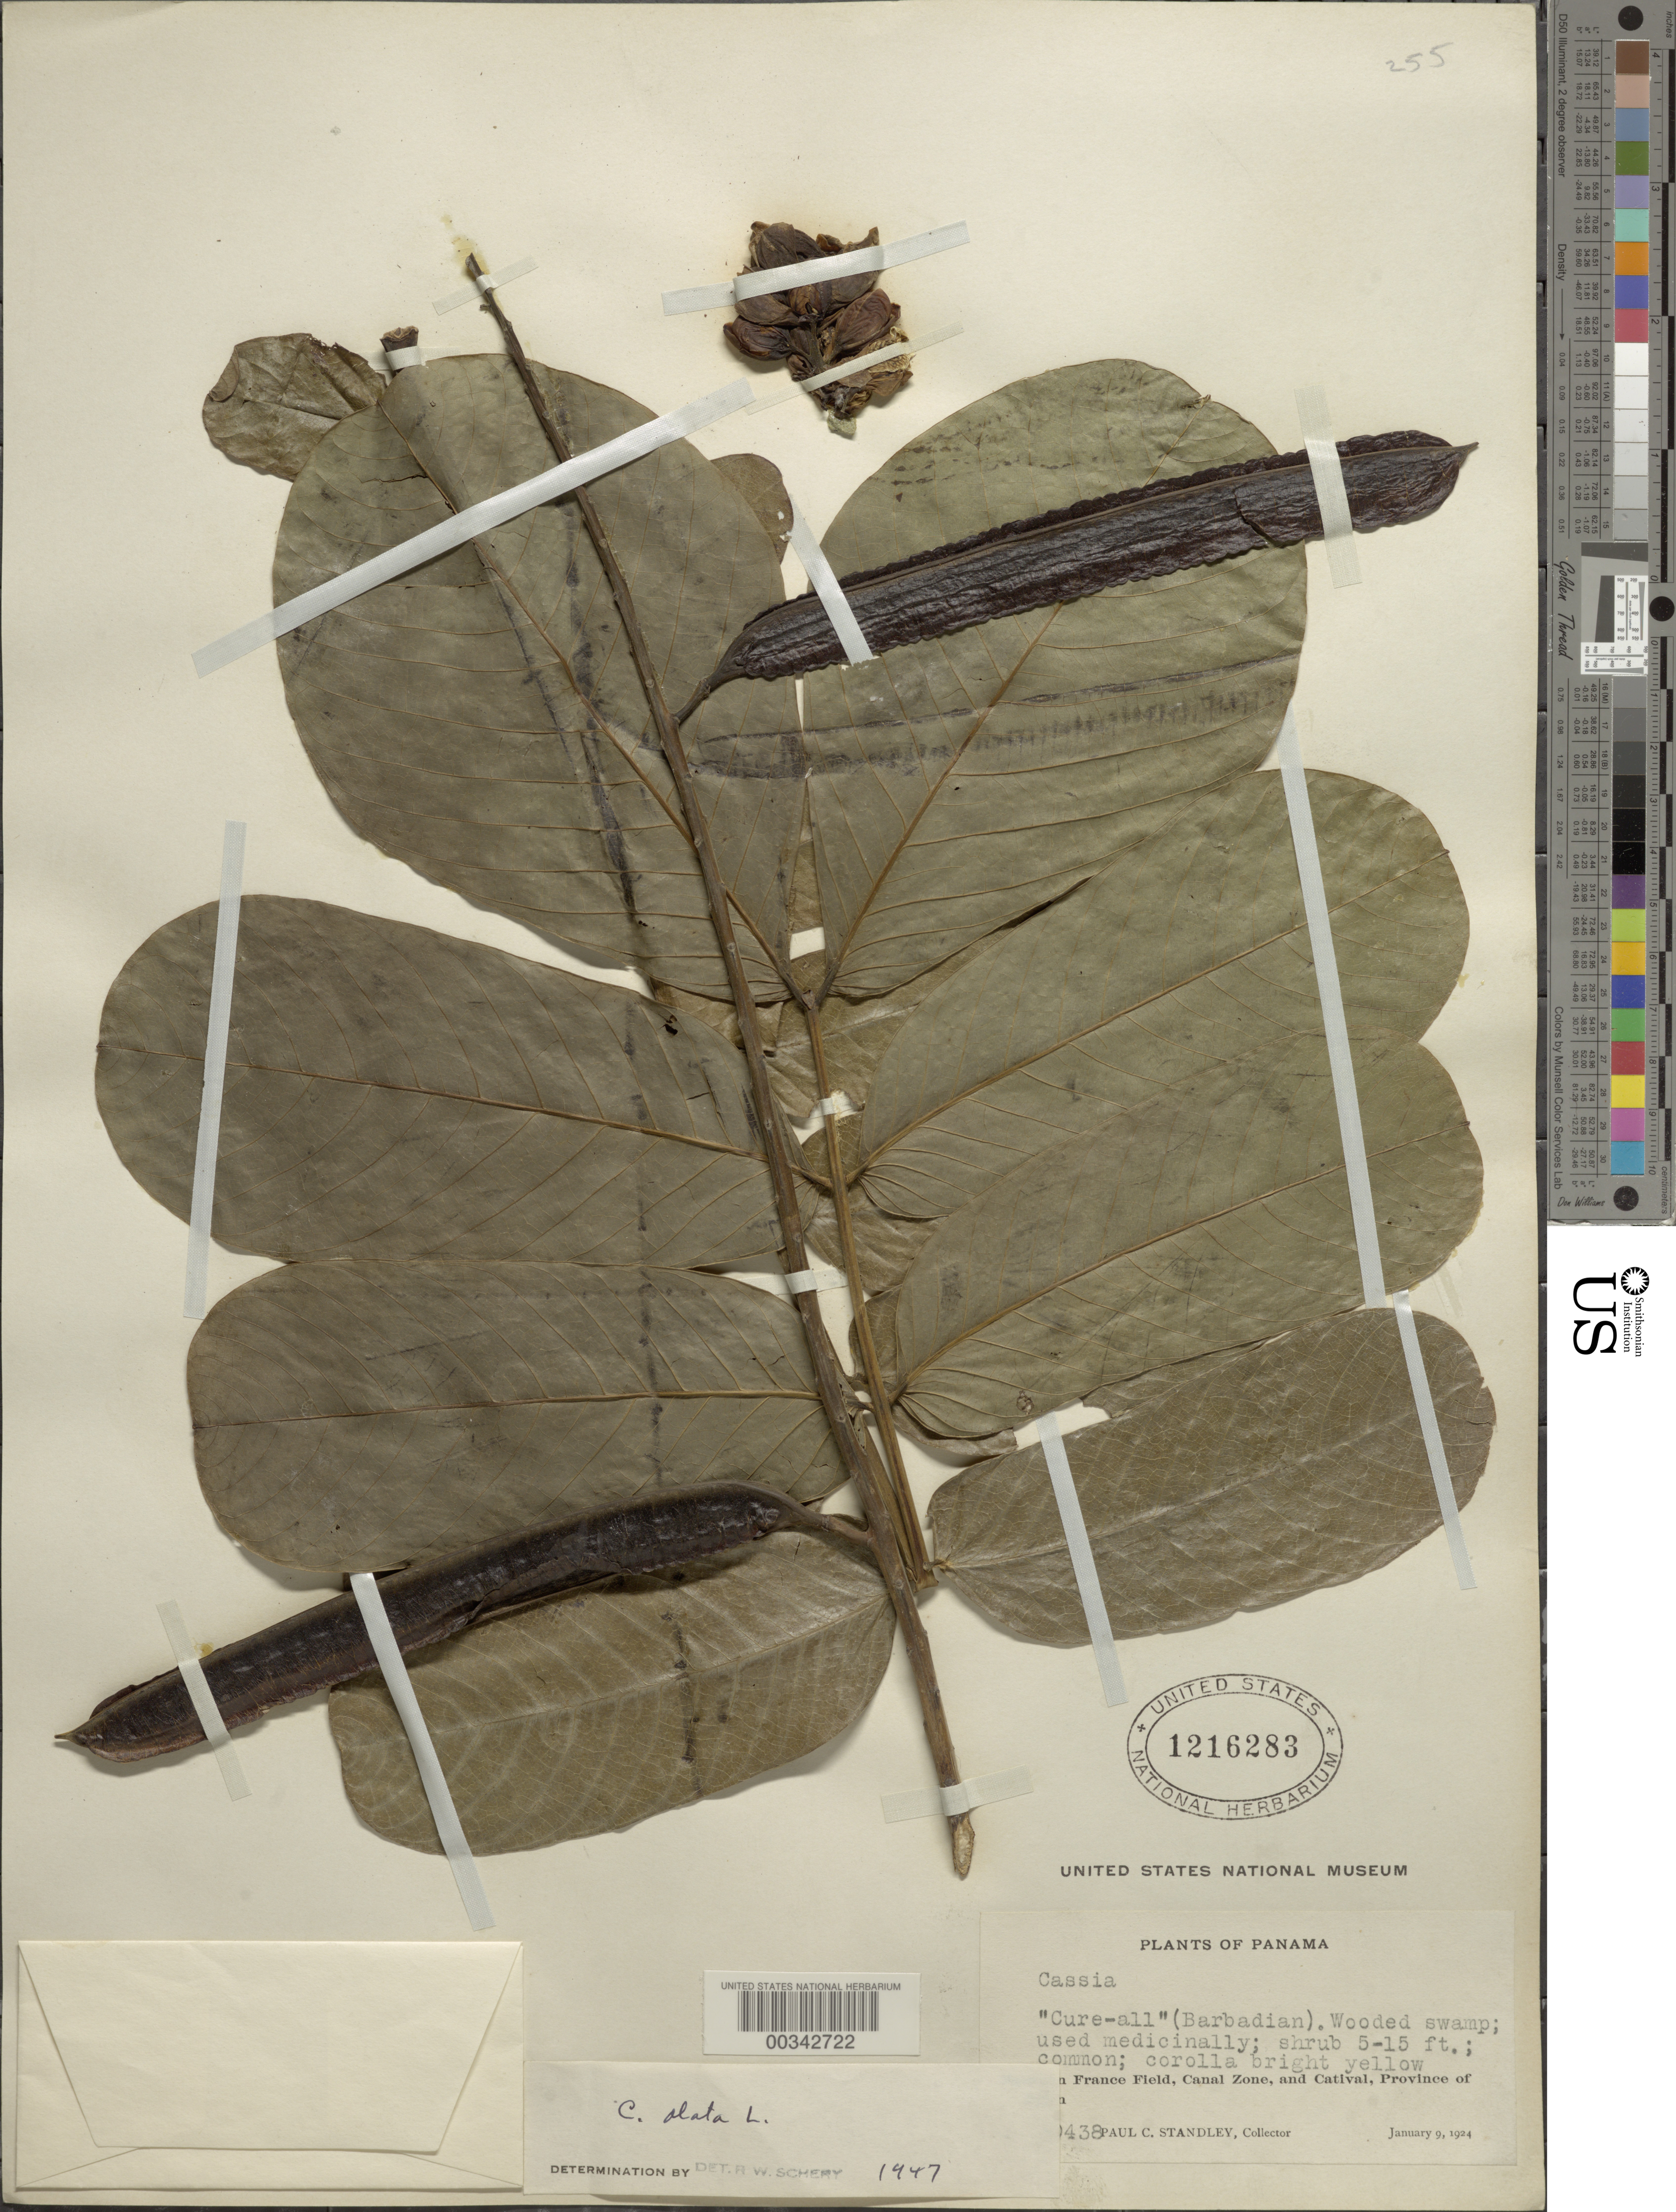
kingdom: Plantae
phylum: Tracheophyta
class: Magnoliopsida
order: Fabales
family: Fabaceae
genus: Senna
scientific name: Senna alata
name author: (L.) Roxb.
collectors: P. C. Standley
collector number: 30438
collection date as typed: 09 Jan 1924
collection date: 1924-01-09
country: Panama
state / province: Colón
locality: Between France Field and Catival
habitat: Wooded swamp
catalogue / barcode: US 1216283